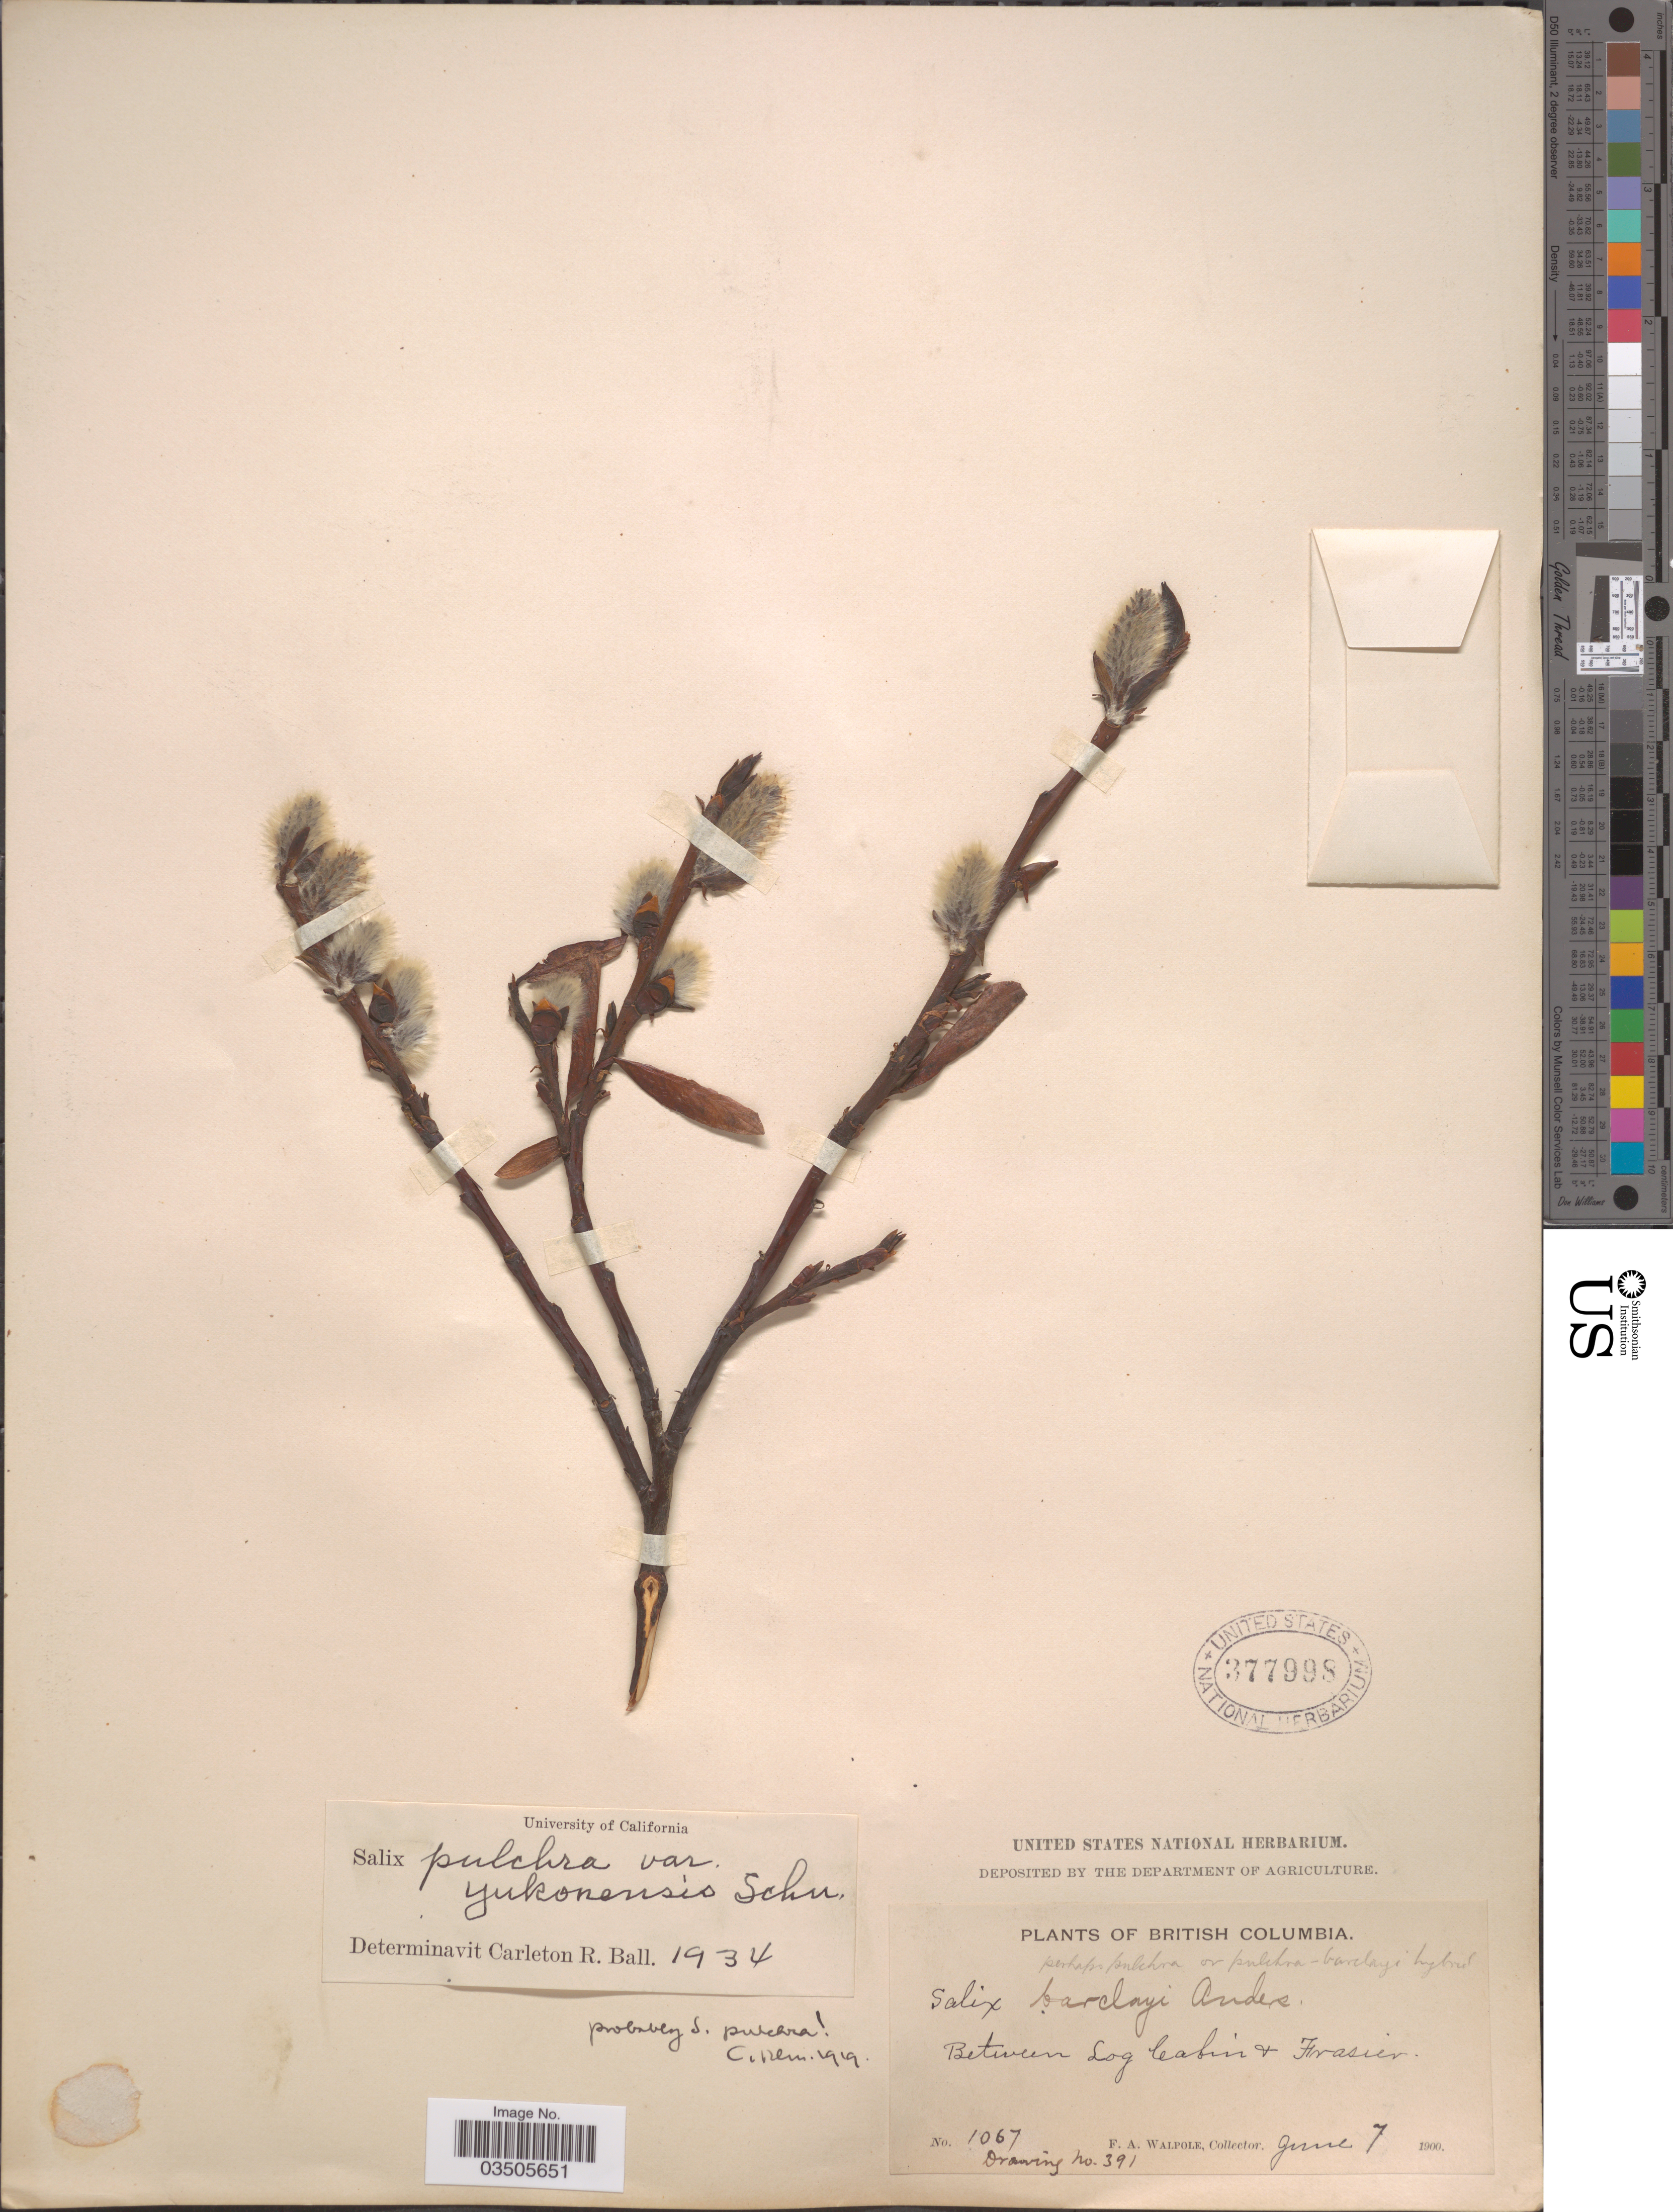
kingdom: Plantae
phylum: Tracheophyta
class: Magnoliopsida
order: Malpighiales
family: Salicaceae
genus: Salix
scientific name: Salix pulchra var. yukonensis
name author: C.K. Schneid.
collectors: F. Walpole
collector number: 1067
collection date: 1900-06-07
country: Canada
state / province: British Columbia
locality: Between Log Cabin & Frasier.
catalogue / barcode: US 377998